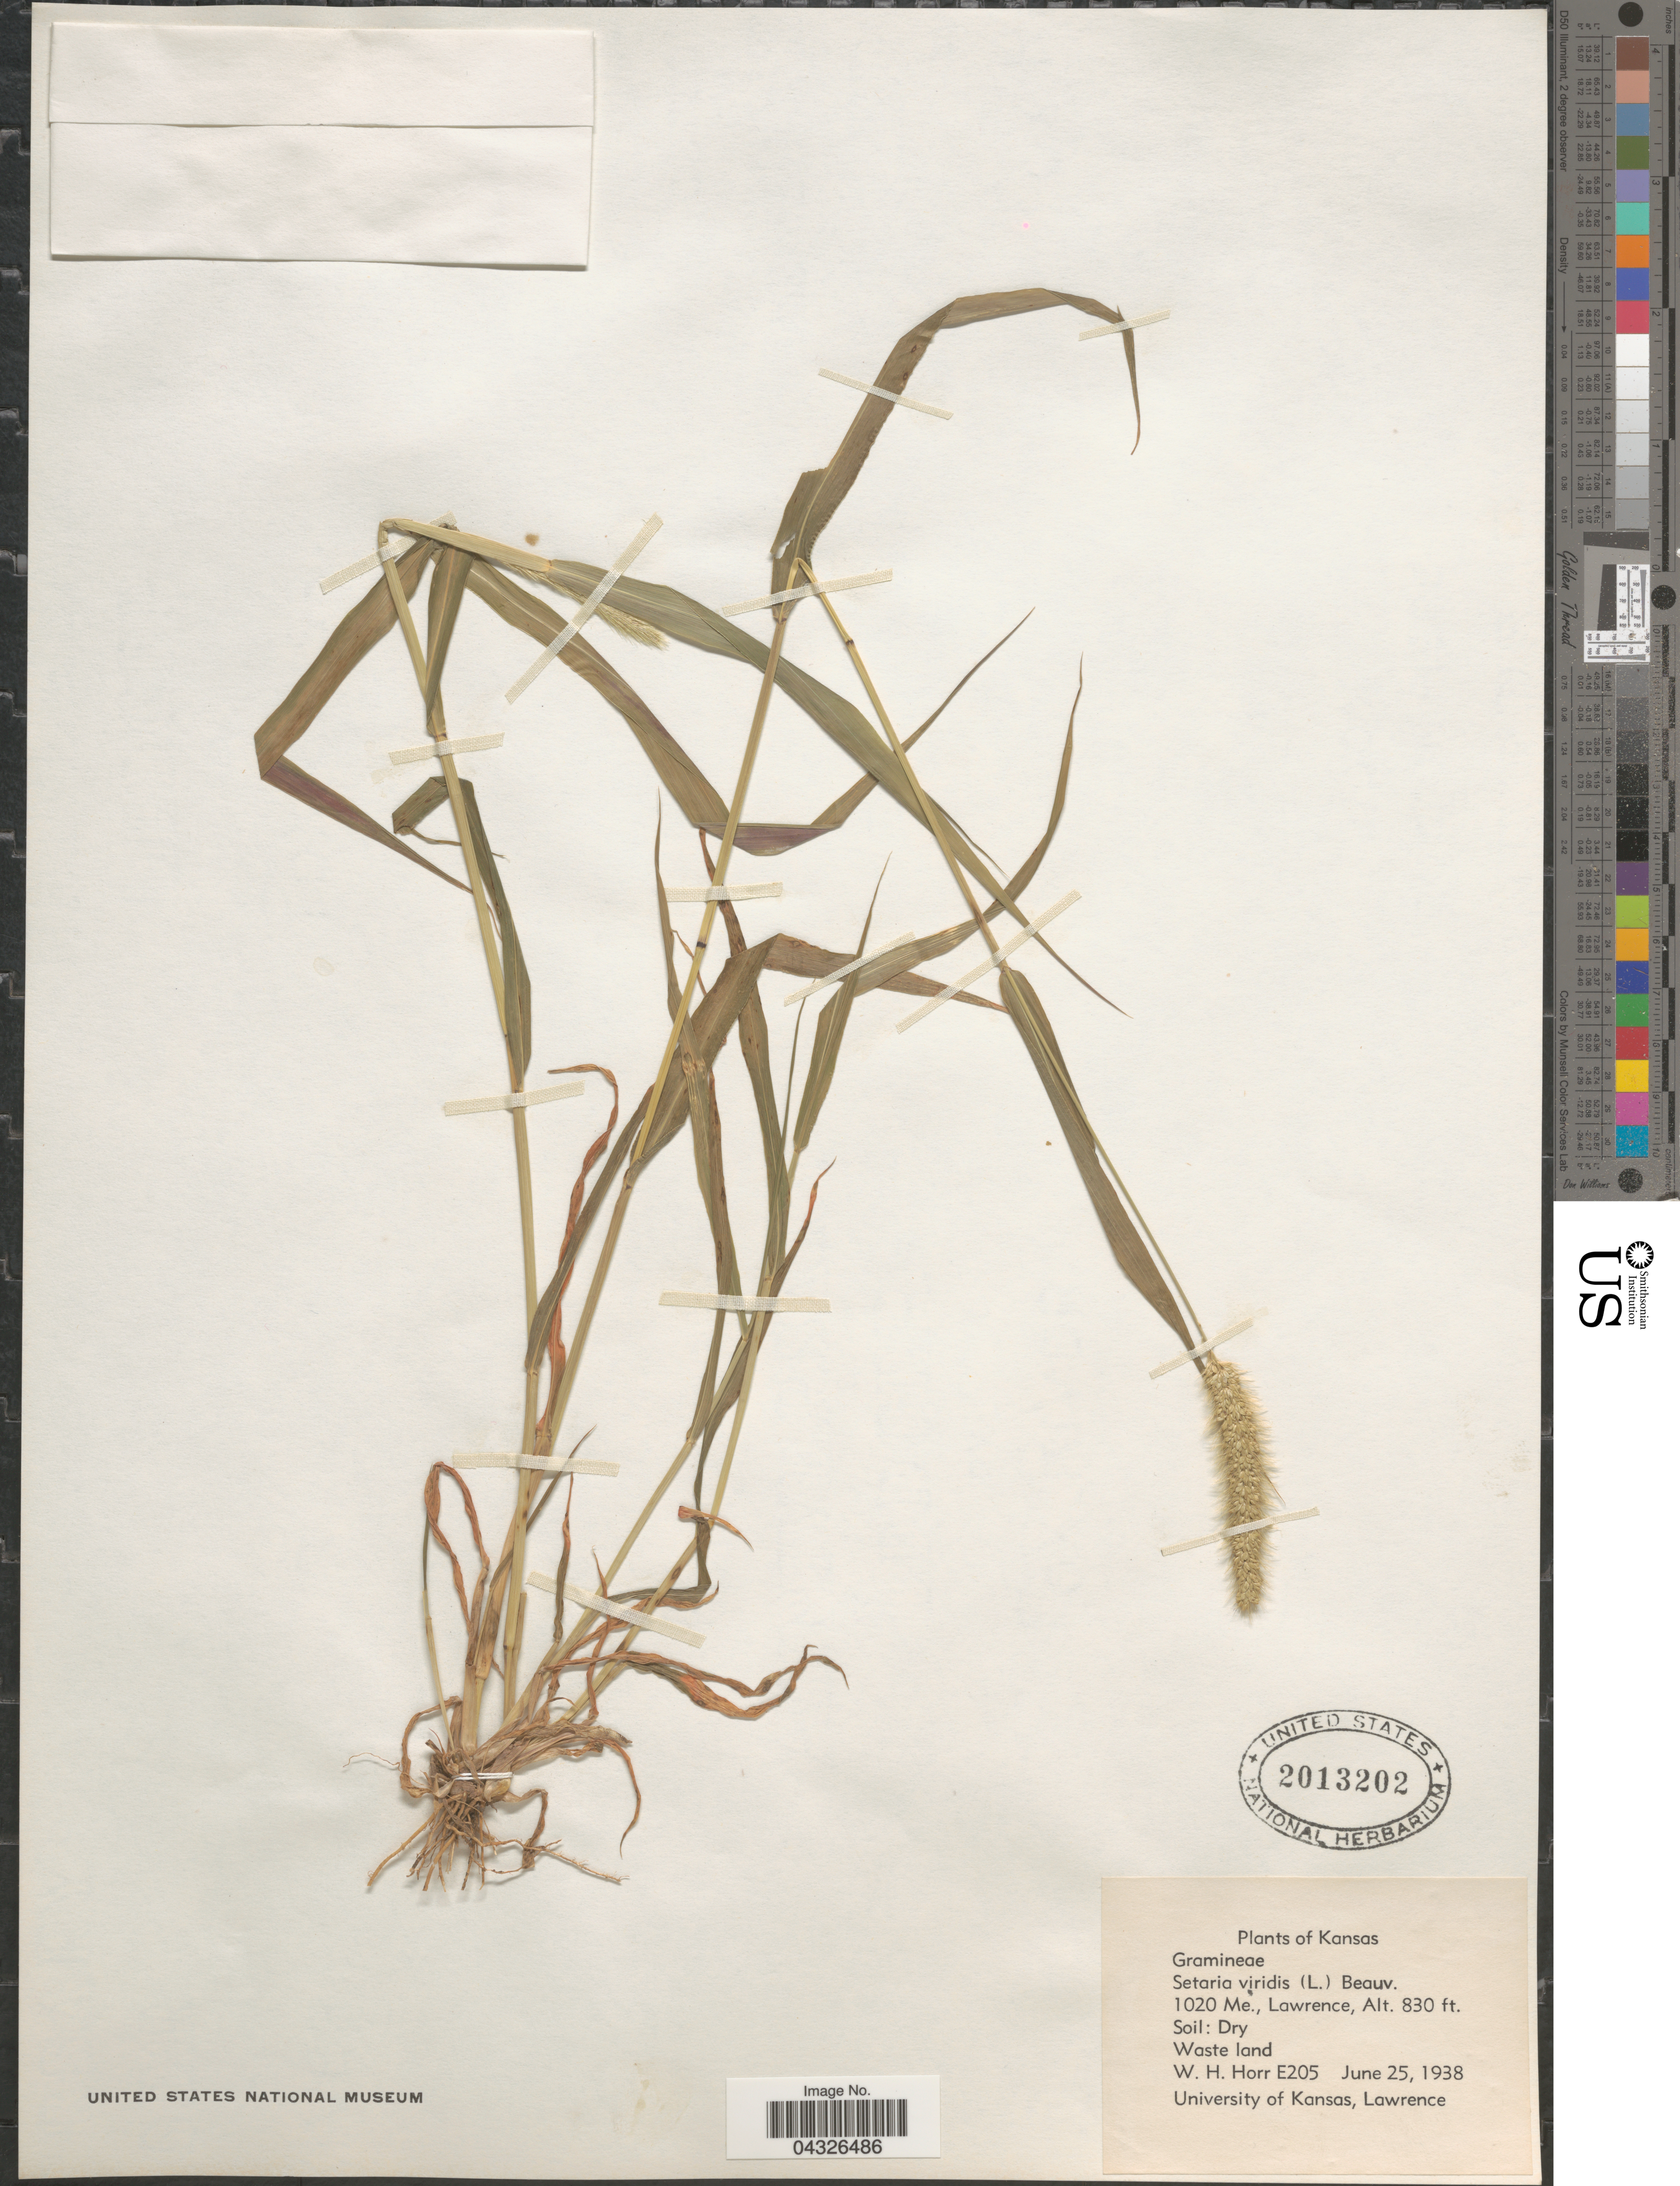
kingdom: Plantae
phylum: Tracheophyta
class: Liliopsida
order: Poales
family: Poaceae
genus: Setaria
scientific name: Setaria viridis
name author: (L.) P. Beauv.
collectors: W. H. Horr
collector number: E205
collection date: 1938-06-25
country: United States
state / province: Kansas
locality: Soil: Dry. Waste land.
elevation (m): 253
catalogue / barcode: US 2013202